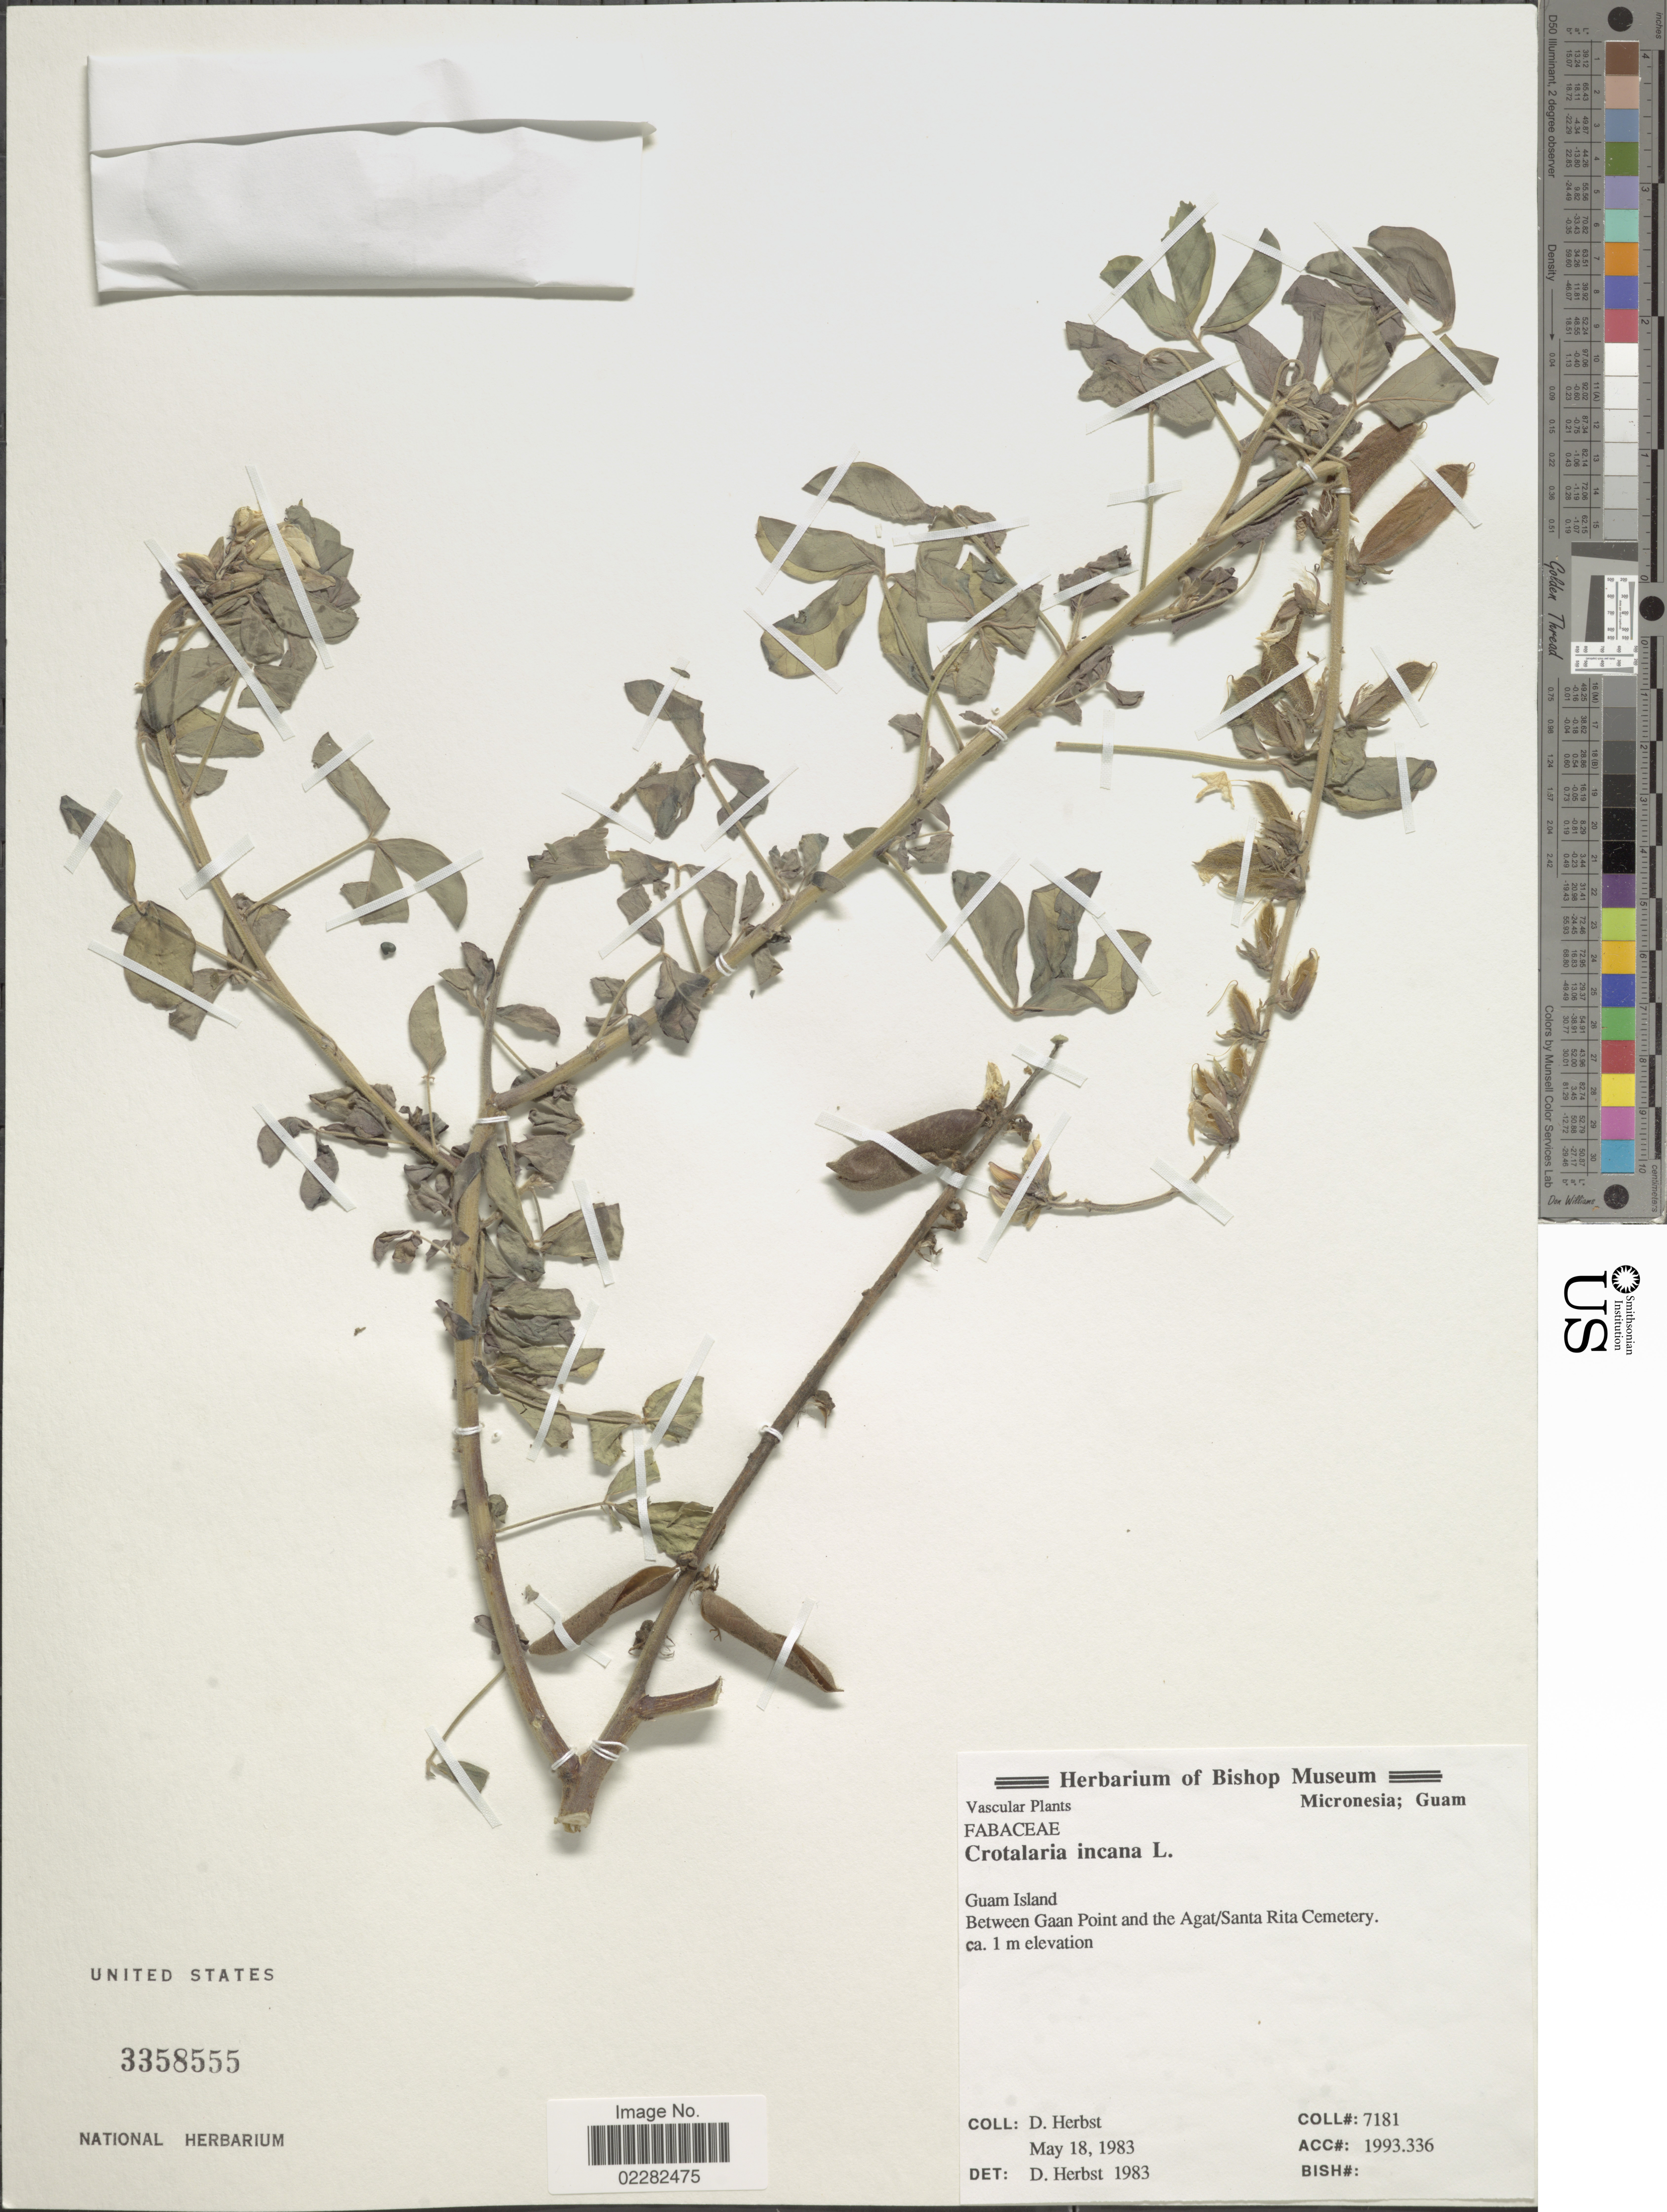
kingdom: Plantae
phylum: Tracheophyta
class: Magnoliopsida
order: Fabales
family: Fabaceae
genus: Crotalaria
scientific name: Crotalaria incana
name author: L.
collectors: D. Herbst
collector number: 7181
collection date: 1983-05-18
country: Guam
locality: Micrinesia, Huam Island, Between Gaan Point and the Agat/Santa Rita Cemetery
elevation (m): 1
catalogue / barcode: US 3358555